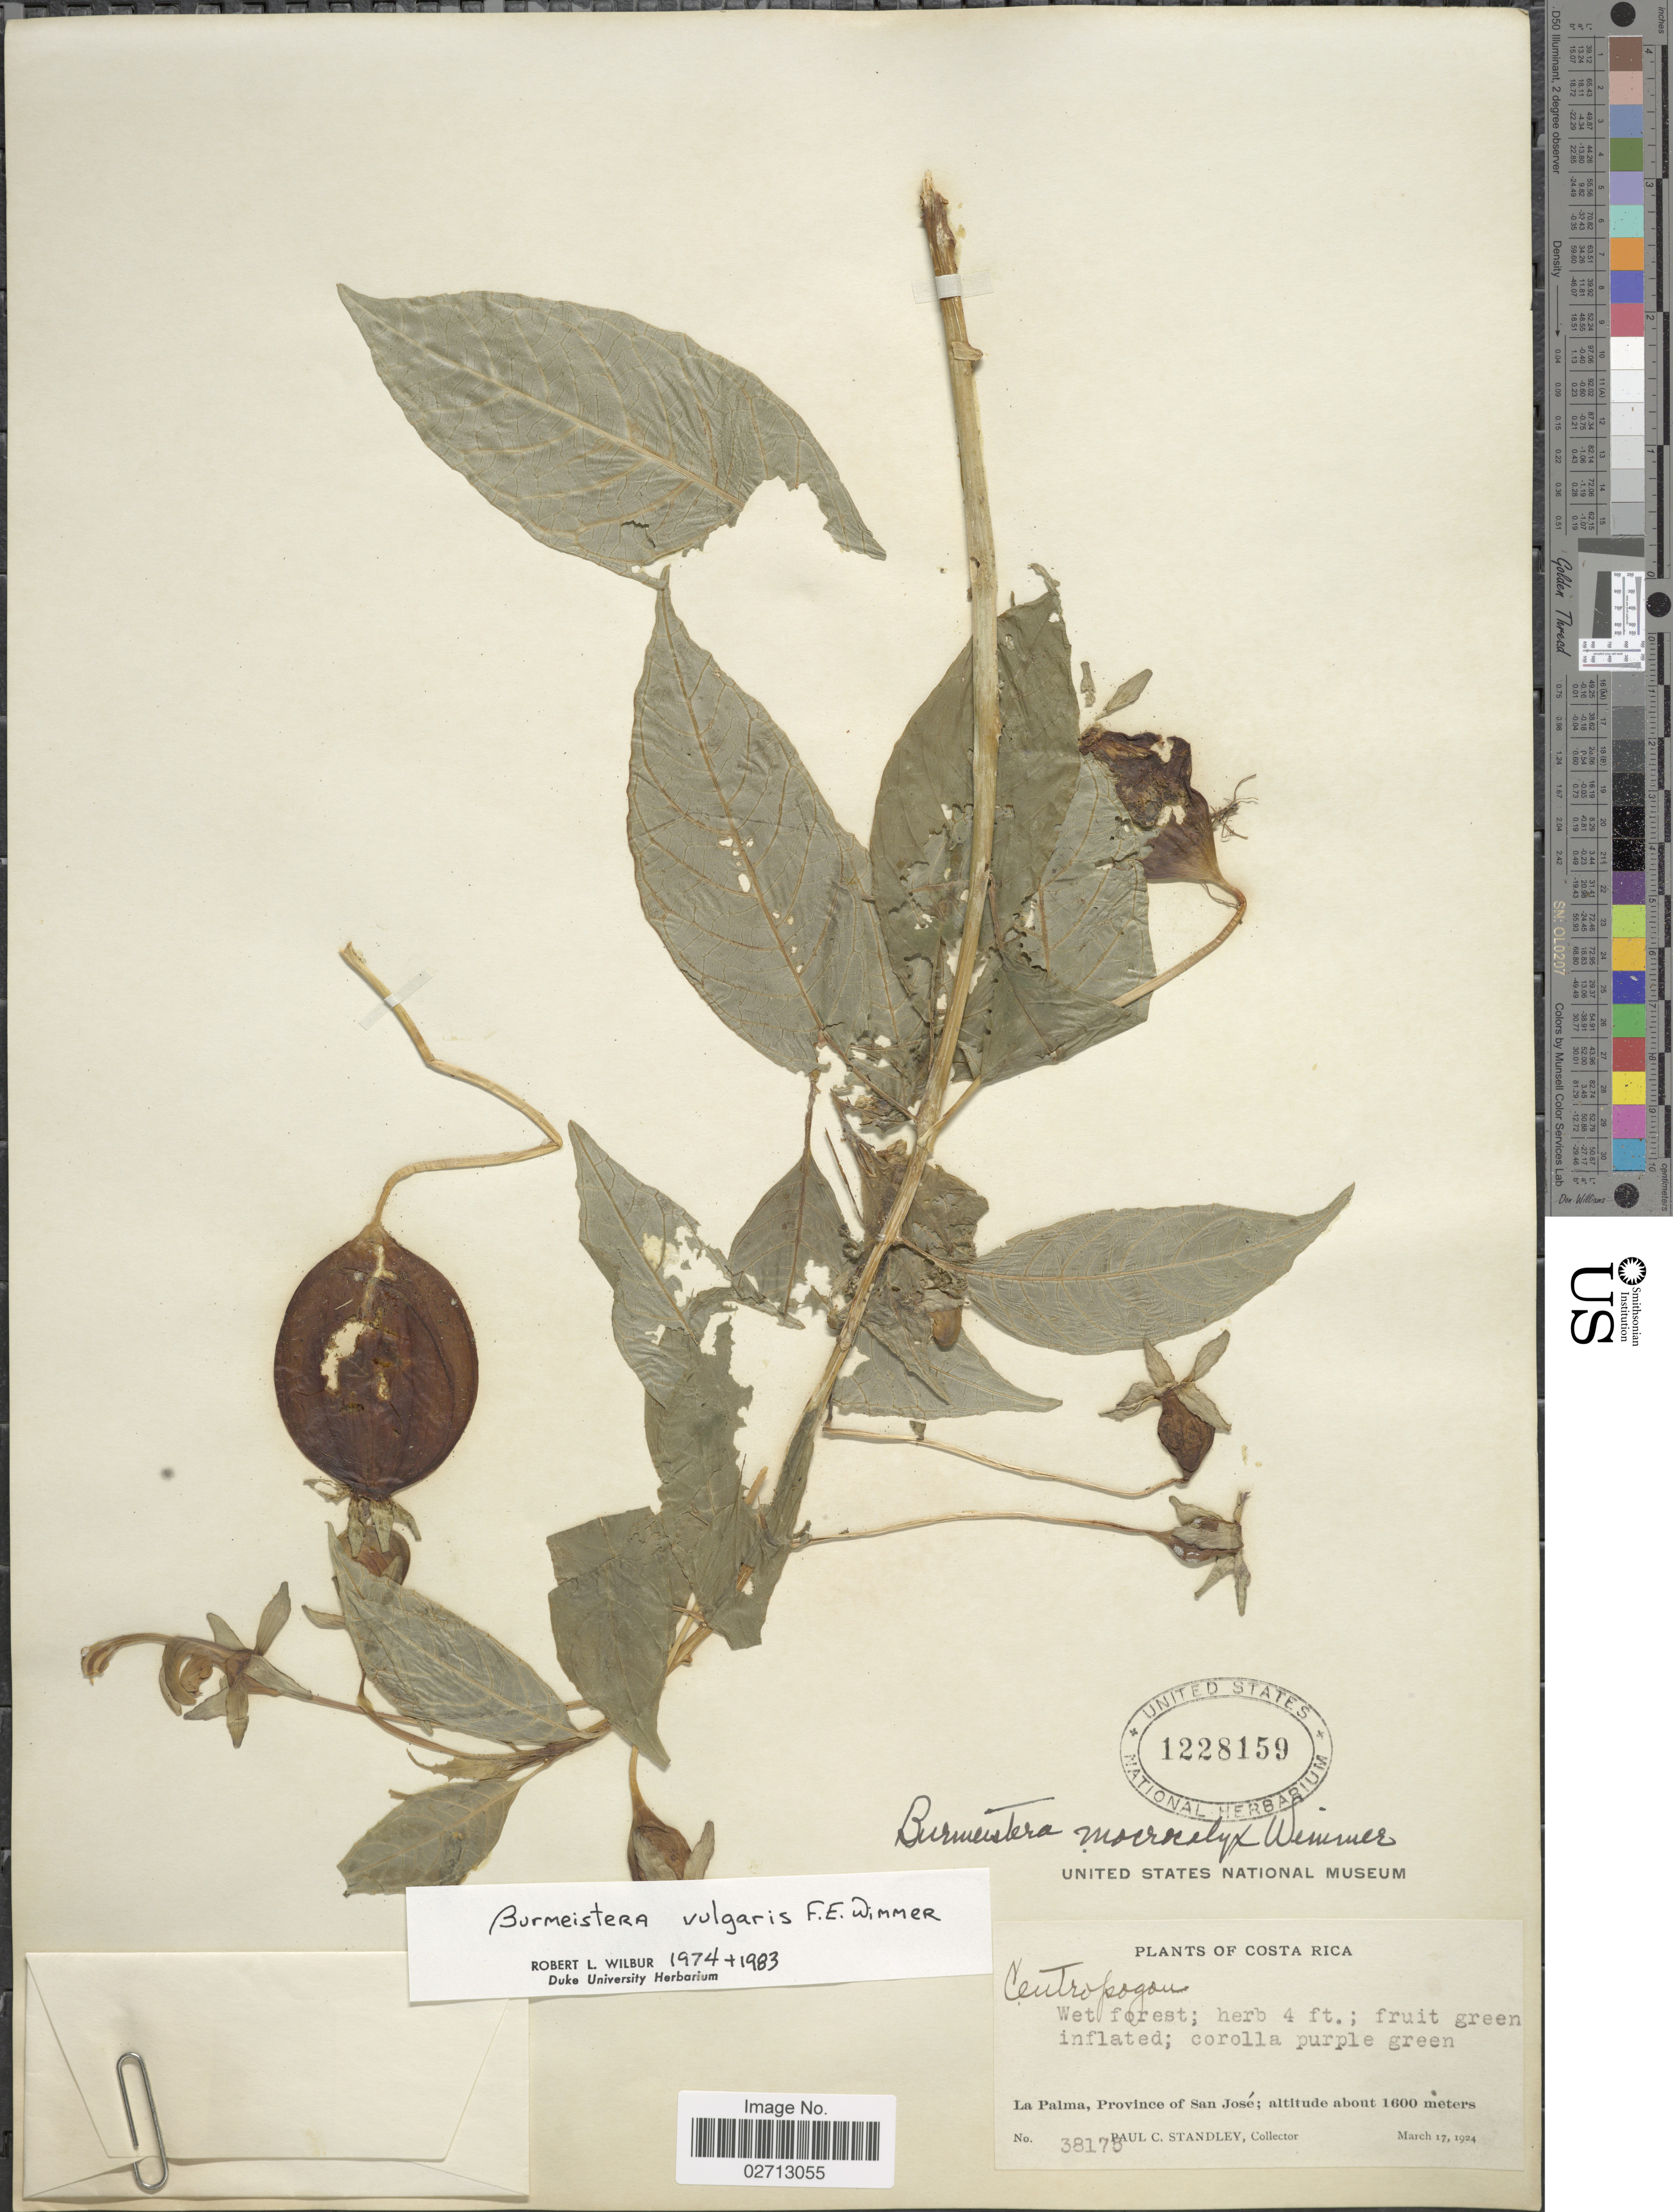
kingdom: Plantae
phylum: Tracheophyta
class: Magnoliopsida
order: Asterales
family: Campanulaceae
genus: Burmeistera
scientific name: Burmeistera vulgaris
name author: E. Wimm.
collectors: P. C. Standley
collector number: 38178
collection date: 1924-03-17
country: Costa Rica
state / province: San José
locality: La Palma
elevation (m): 1600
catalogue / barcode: US 1228159